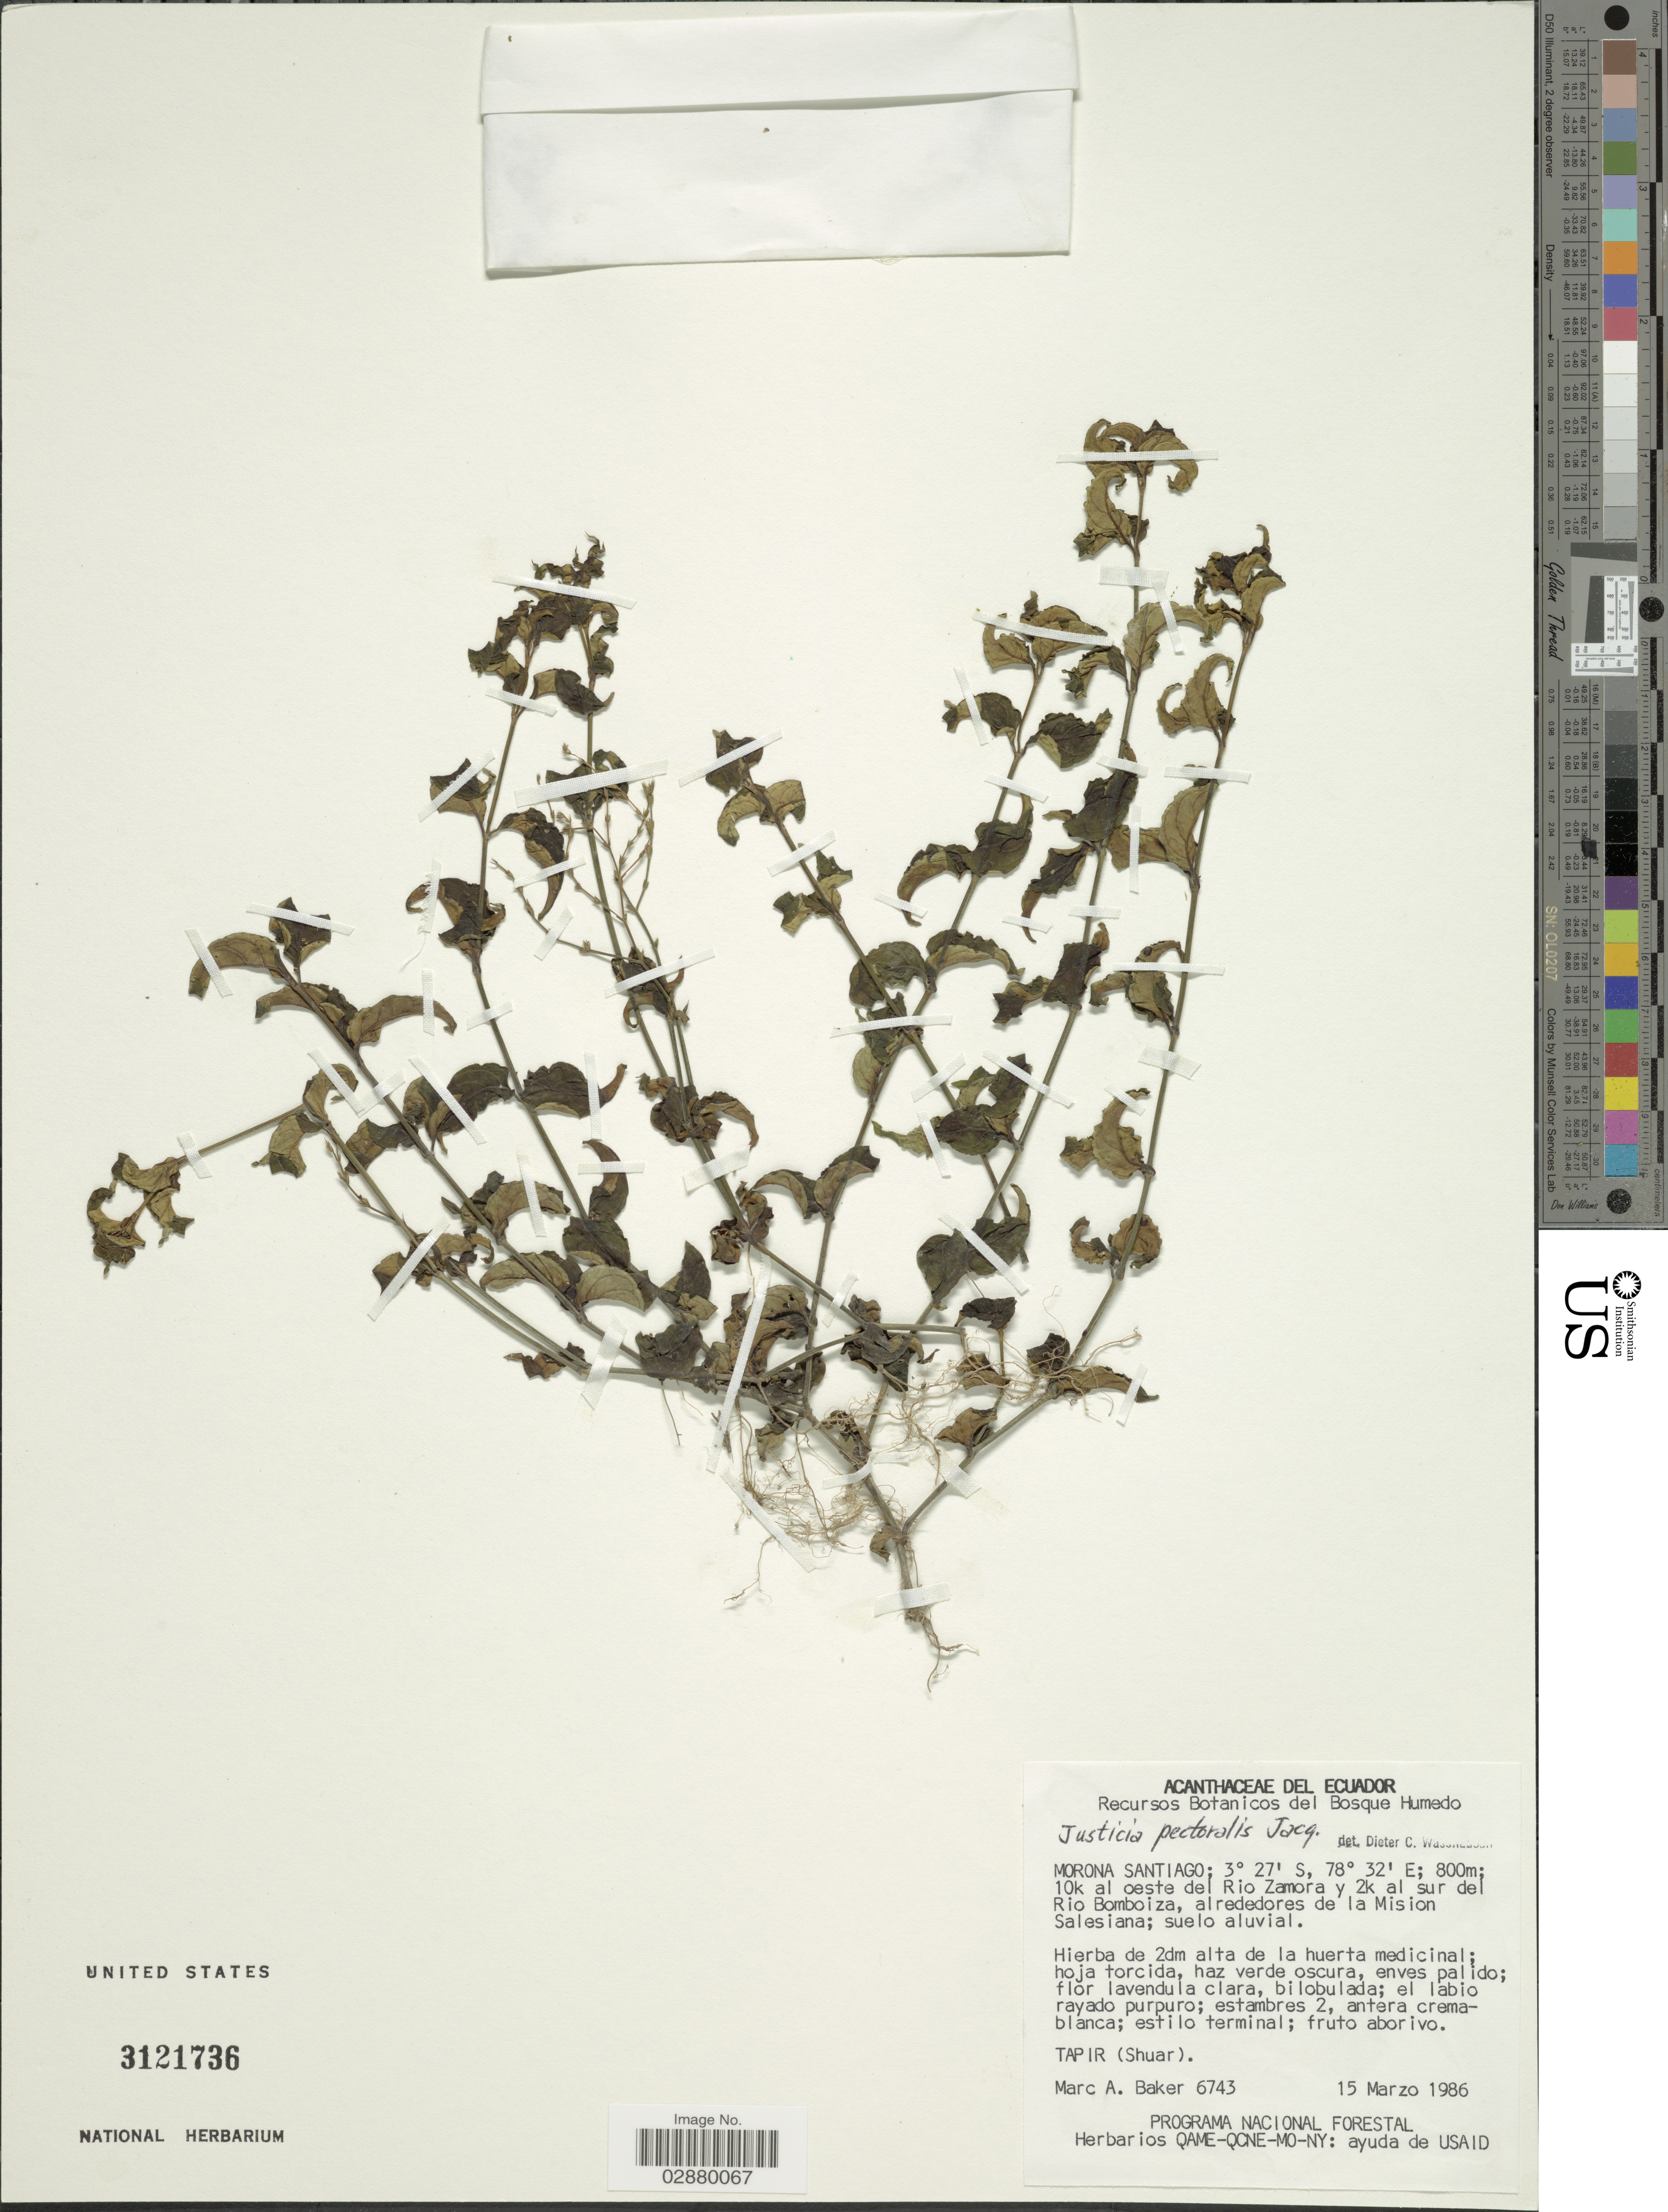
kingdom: Plantae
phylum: Tracheophyta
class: Magnoliopsida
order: Lamiales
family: Acanthaceae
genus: Justicia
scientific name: Justicia pectoralis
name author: Jacq.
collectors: M. A. Baker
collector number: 6743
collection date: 1986-03-15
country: Ecuador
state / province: Morona-Santiago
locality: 10l al oeste del Rio Zamora y 2k al sur del Rio Bomboiza, alrededores de la Mision.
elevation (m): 800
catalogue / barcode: US 3121736